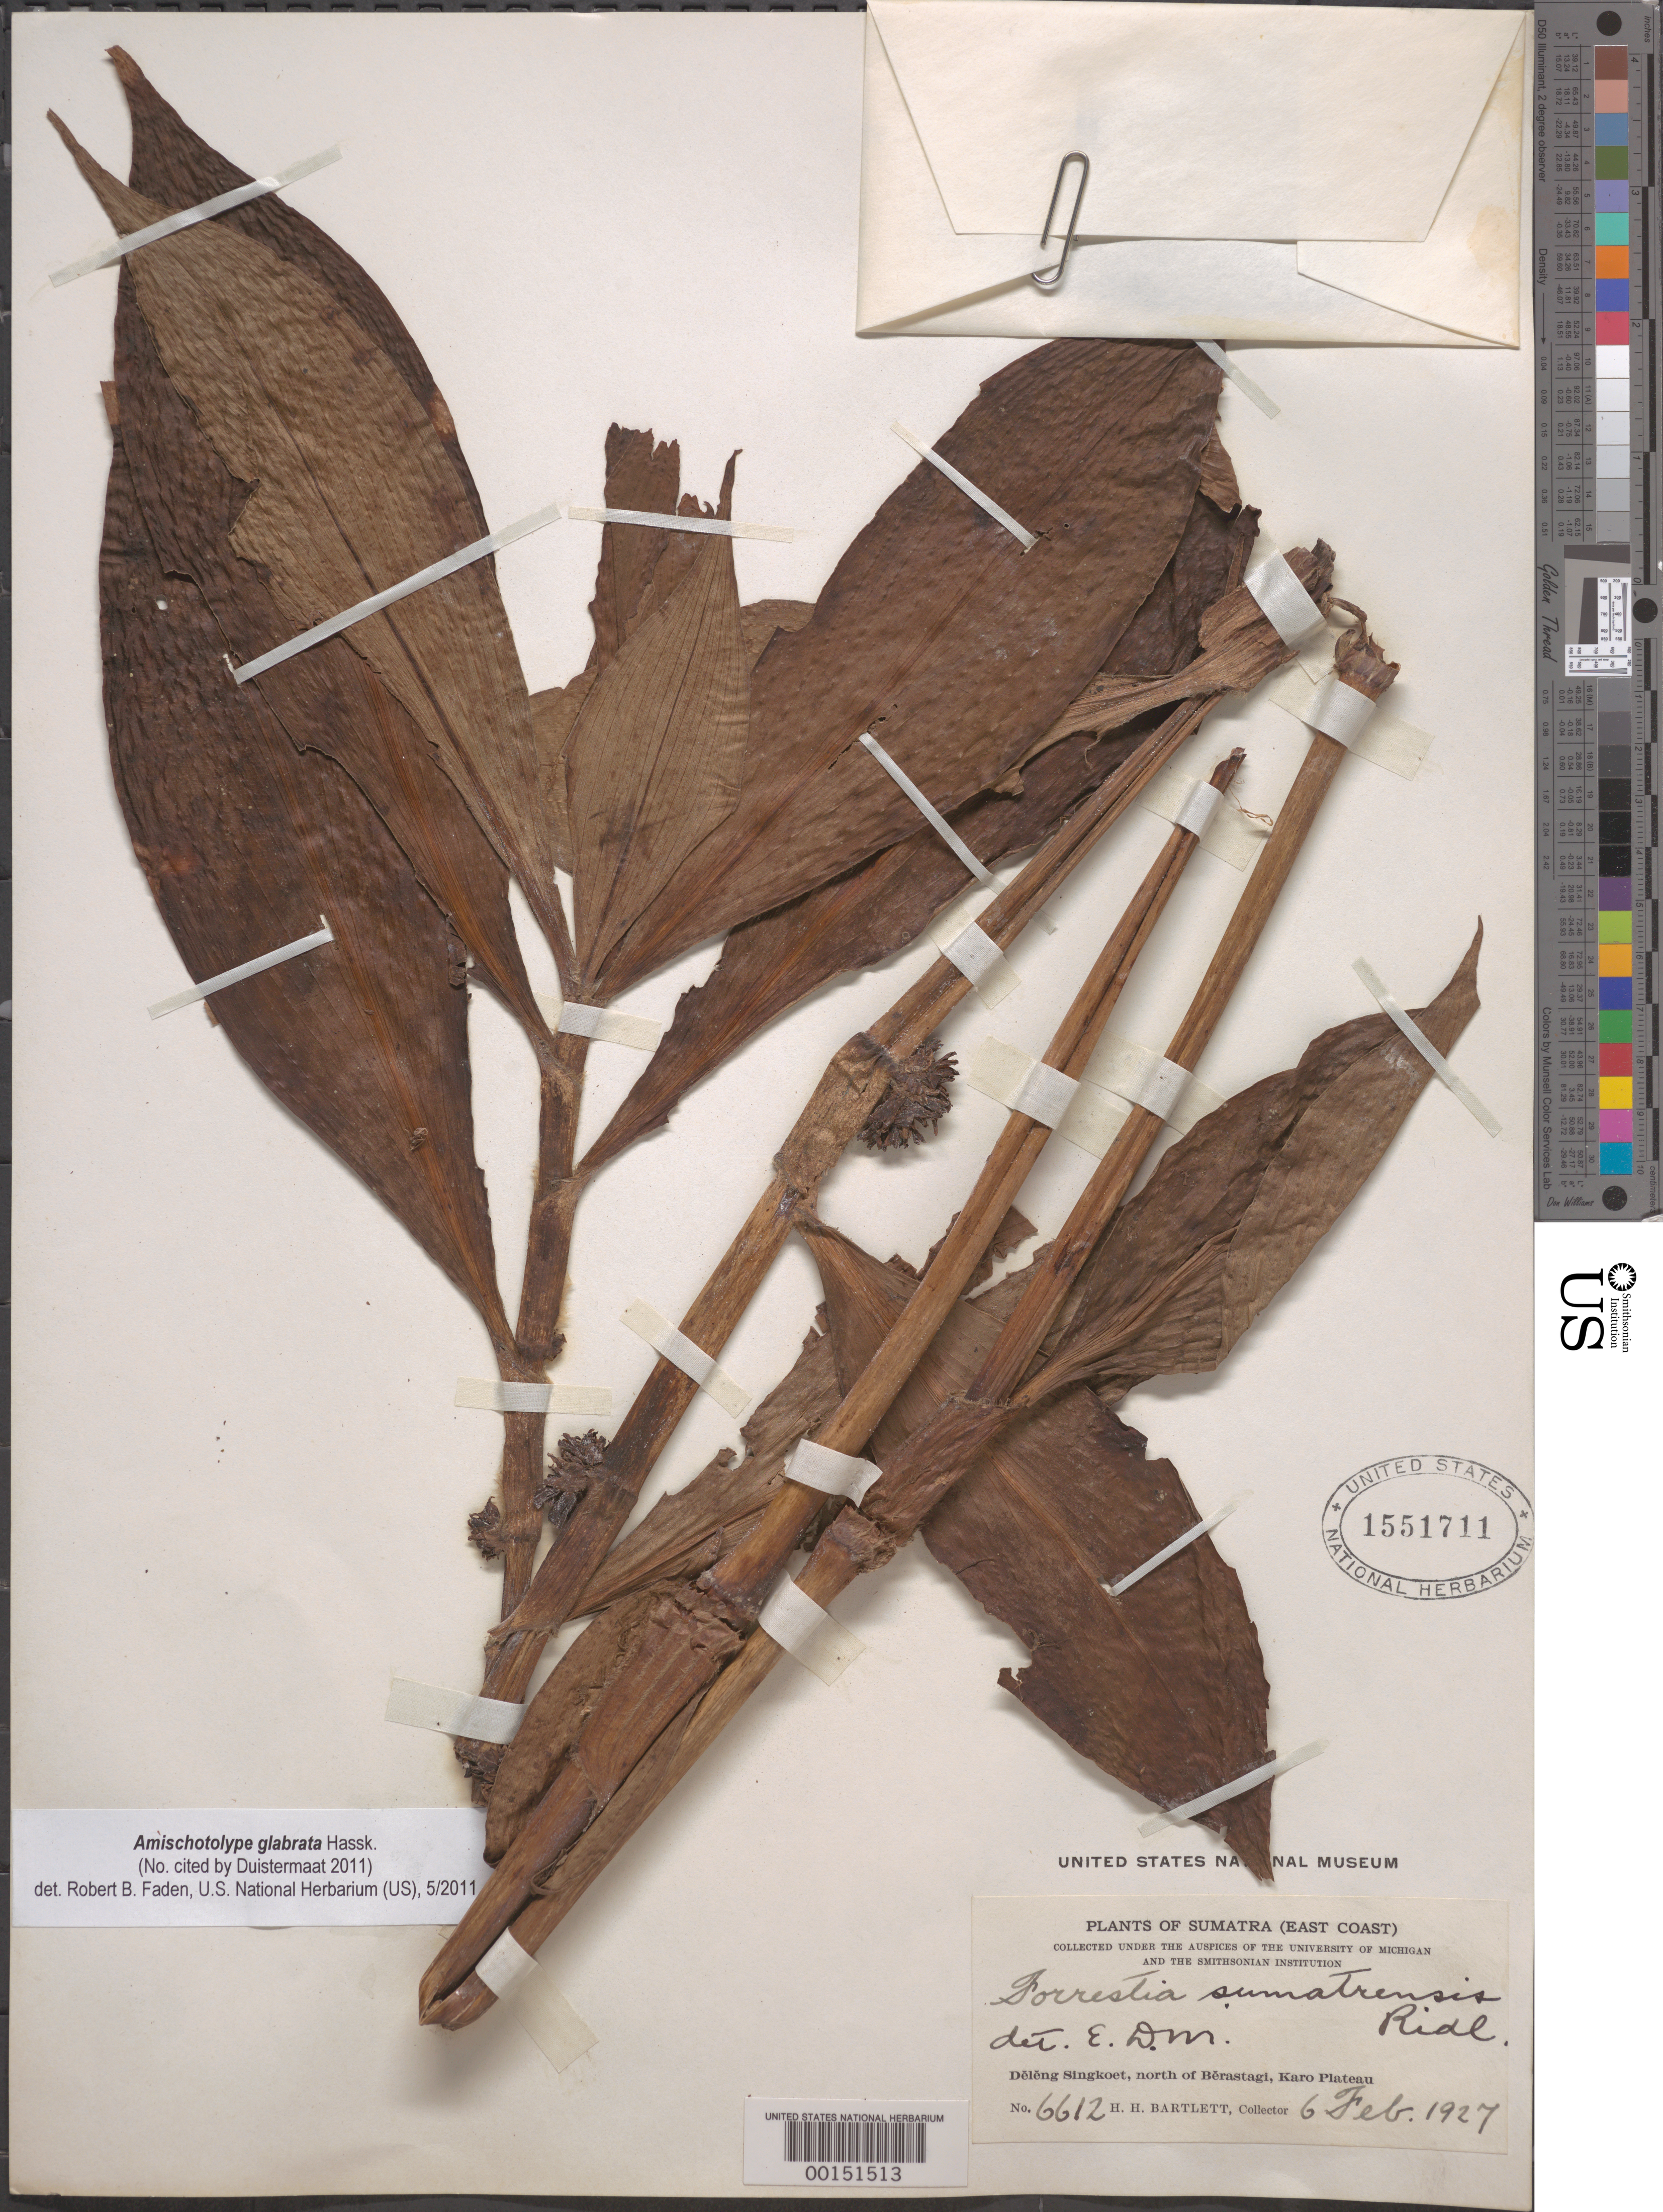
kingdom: Plantae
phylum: Tracheophyta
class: Liliopsida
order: Commelinales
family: Commelinaceae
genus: Amischotolype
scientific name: Amischotolype glabrata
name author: Hassk.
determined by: Faden, Robert B., (US), Smithsonian Institution - National Museum of Natural History (UNITED STATES)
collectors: H. H. Bartlett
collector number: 6612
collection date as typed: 06 Feb 1927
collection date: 1927-02-06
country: Indonesia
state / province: Sumatra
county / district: Sumatera Utara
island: Sumatra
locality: Deleng Singkoet, N of Berastagi, Karo Plateau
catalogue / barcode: US 1551711